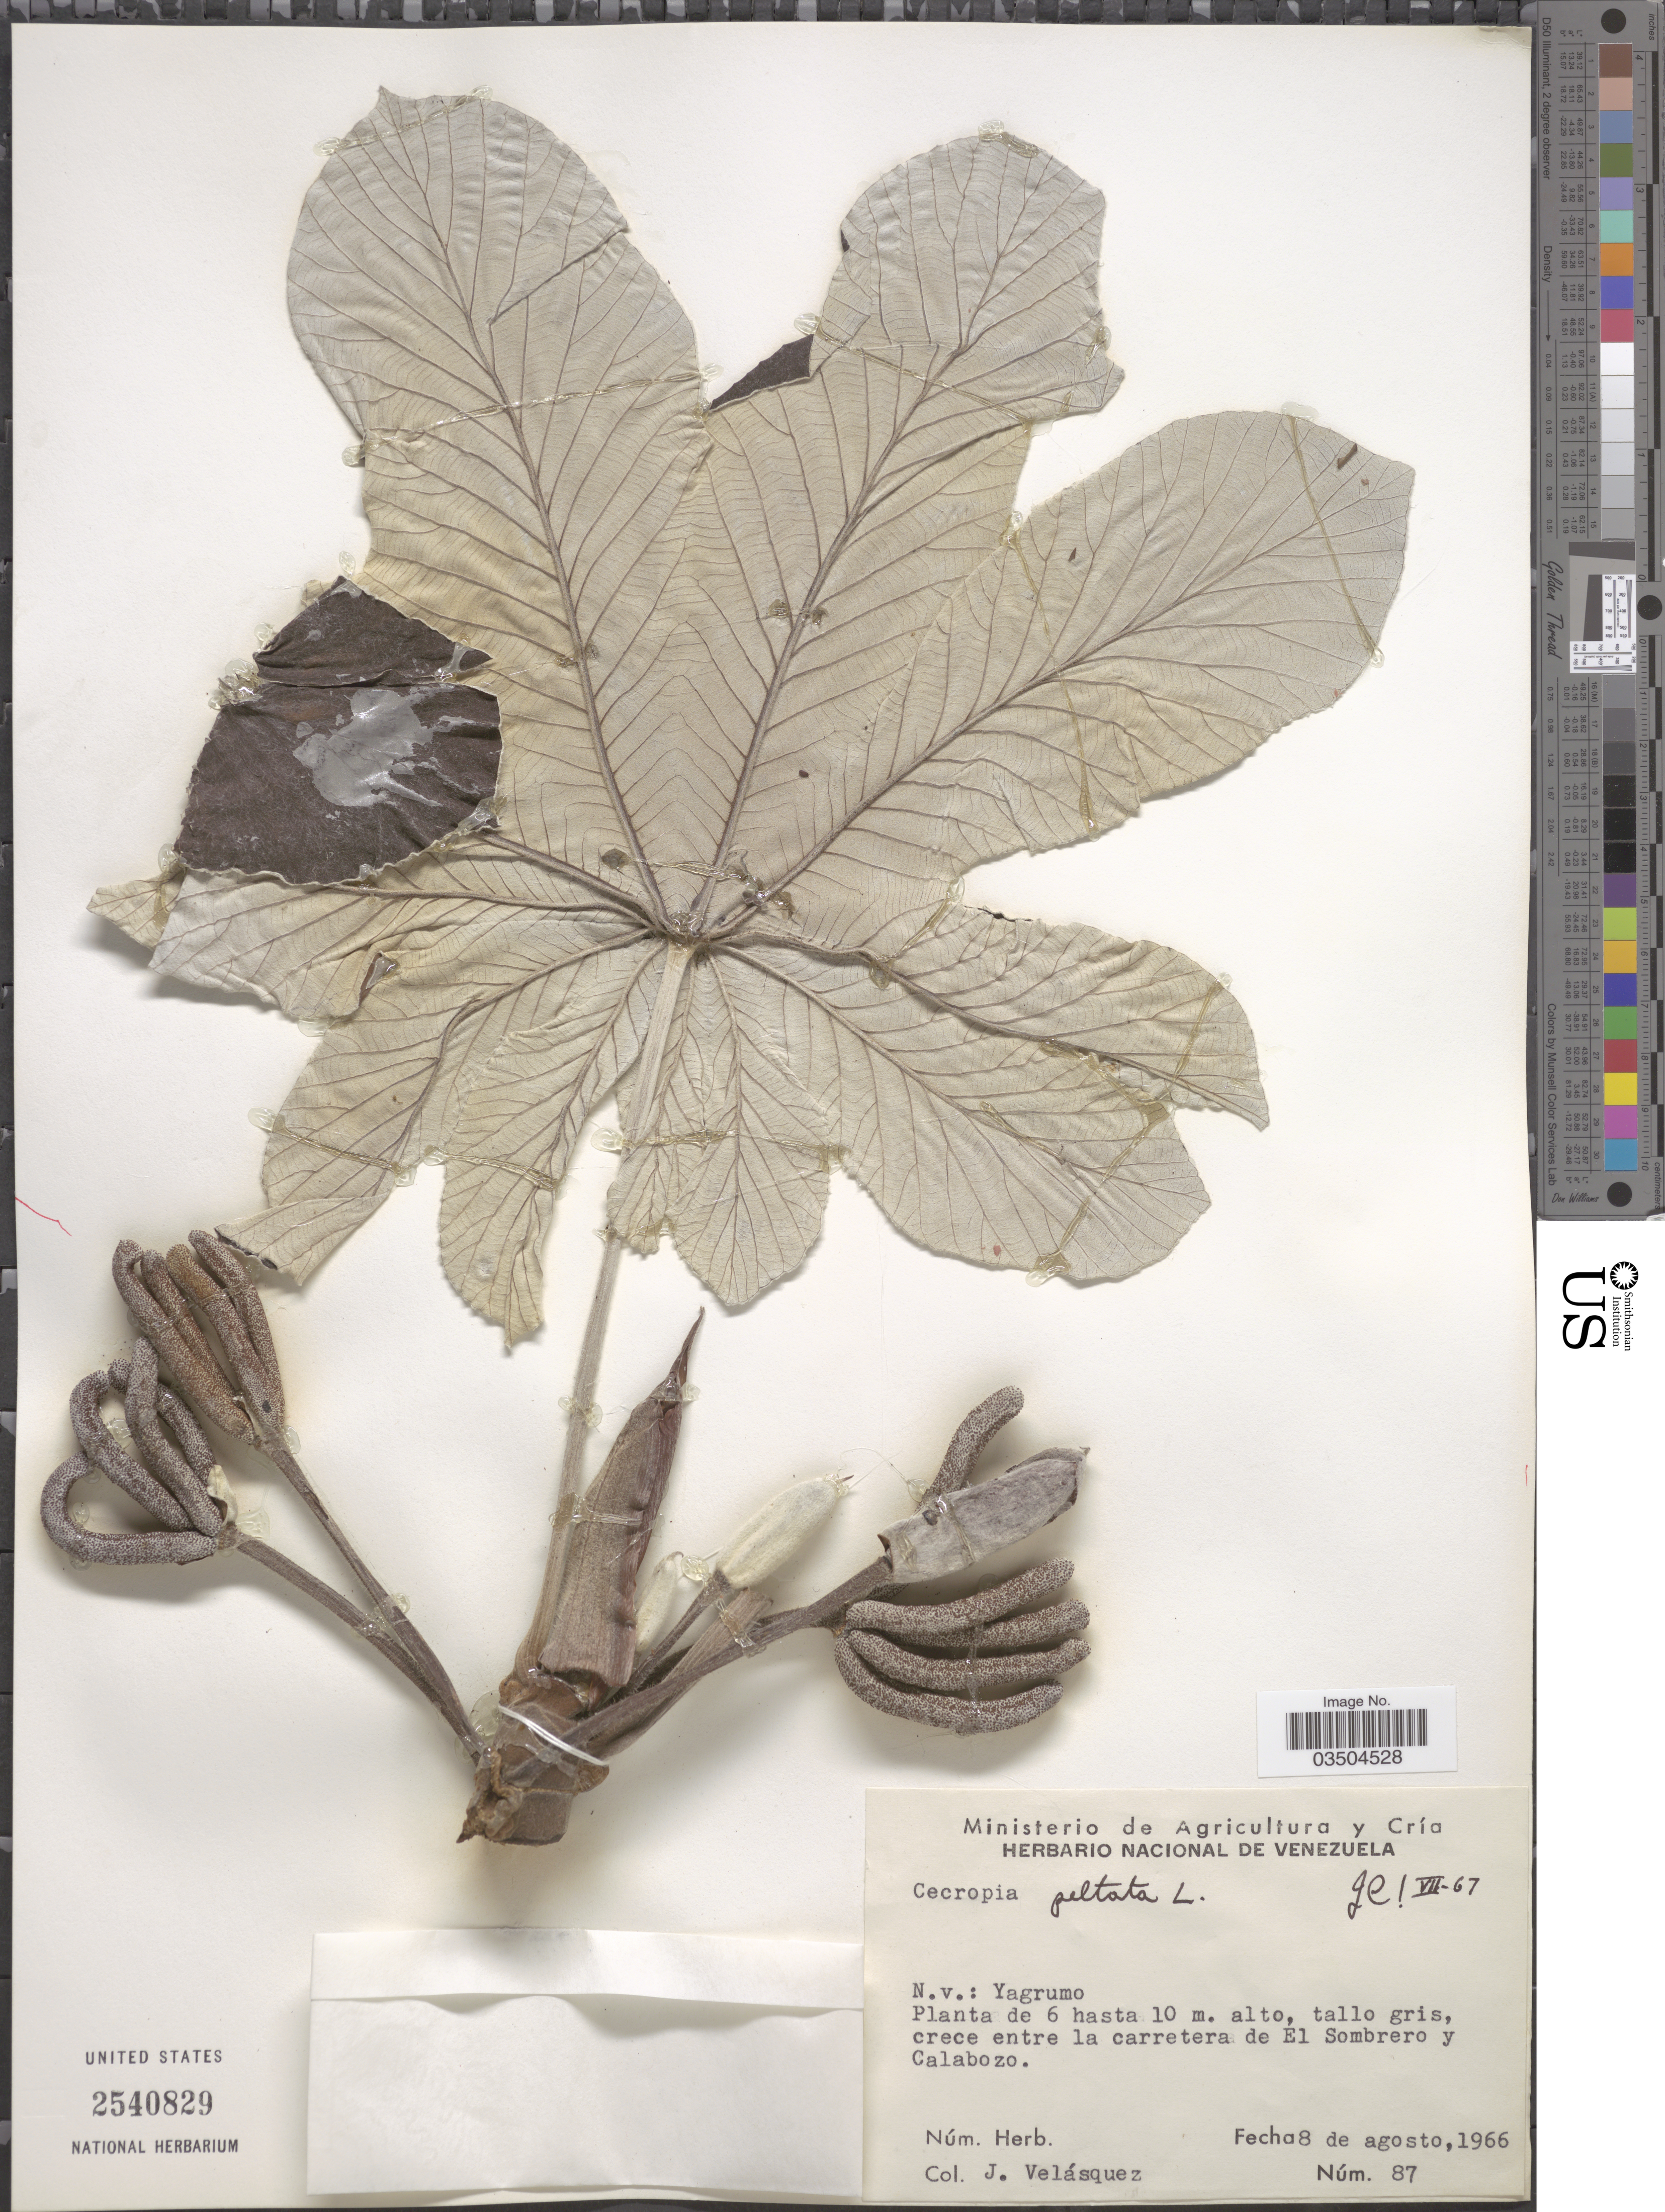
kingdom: Plantae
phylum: Tracheophyta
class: Magnoliopsida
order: Rosales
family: Urticaceae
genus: Cecropia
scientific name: Cecropia peltata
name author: L.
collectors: J. Velasquez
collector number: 87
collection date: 1966-08-08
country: Venezuela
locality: Crece entre la carretera de El Sombrero y Calabozo.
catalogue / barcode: US 2540829